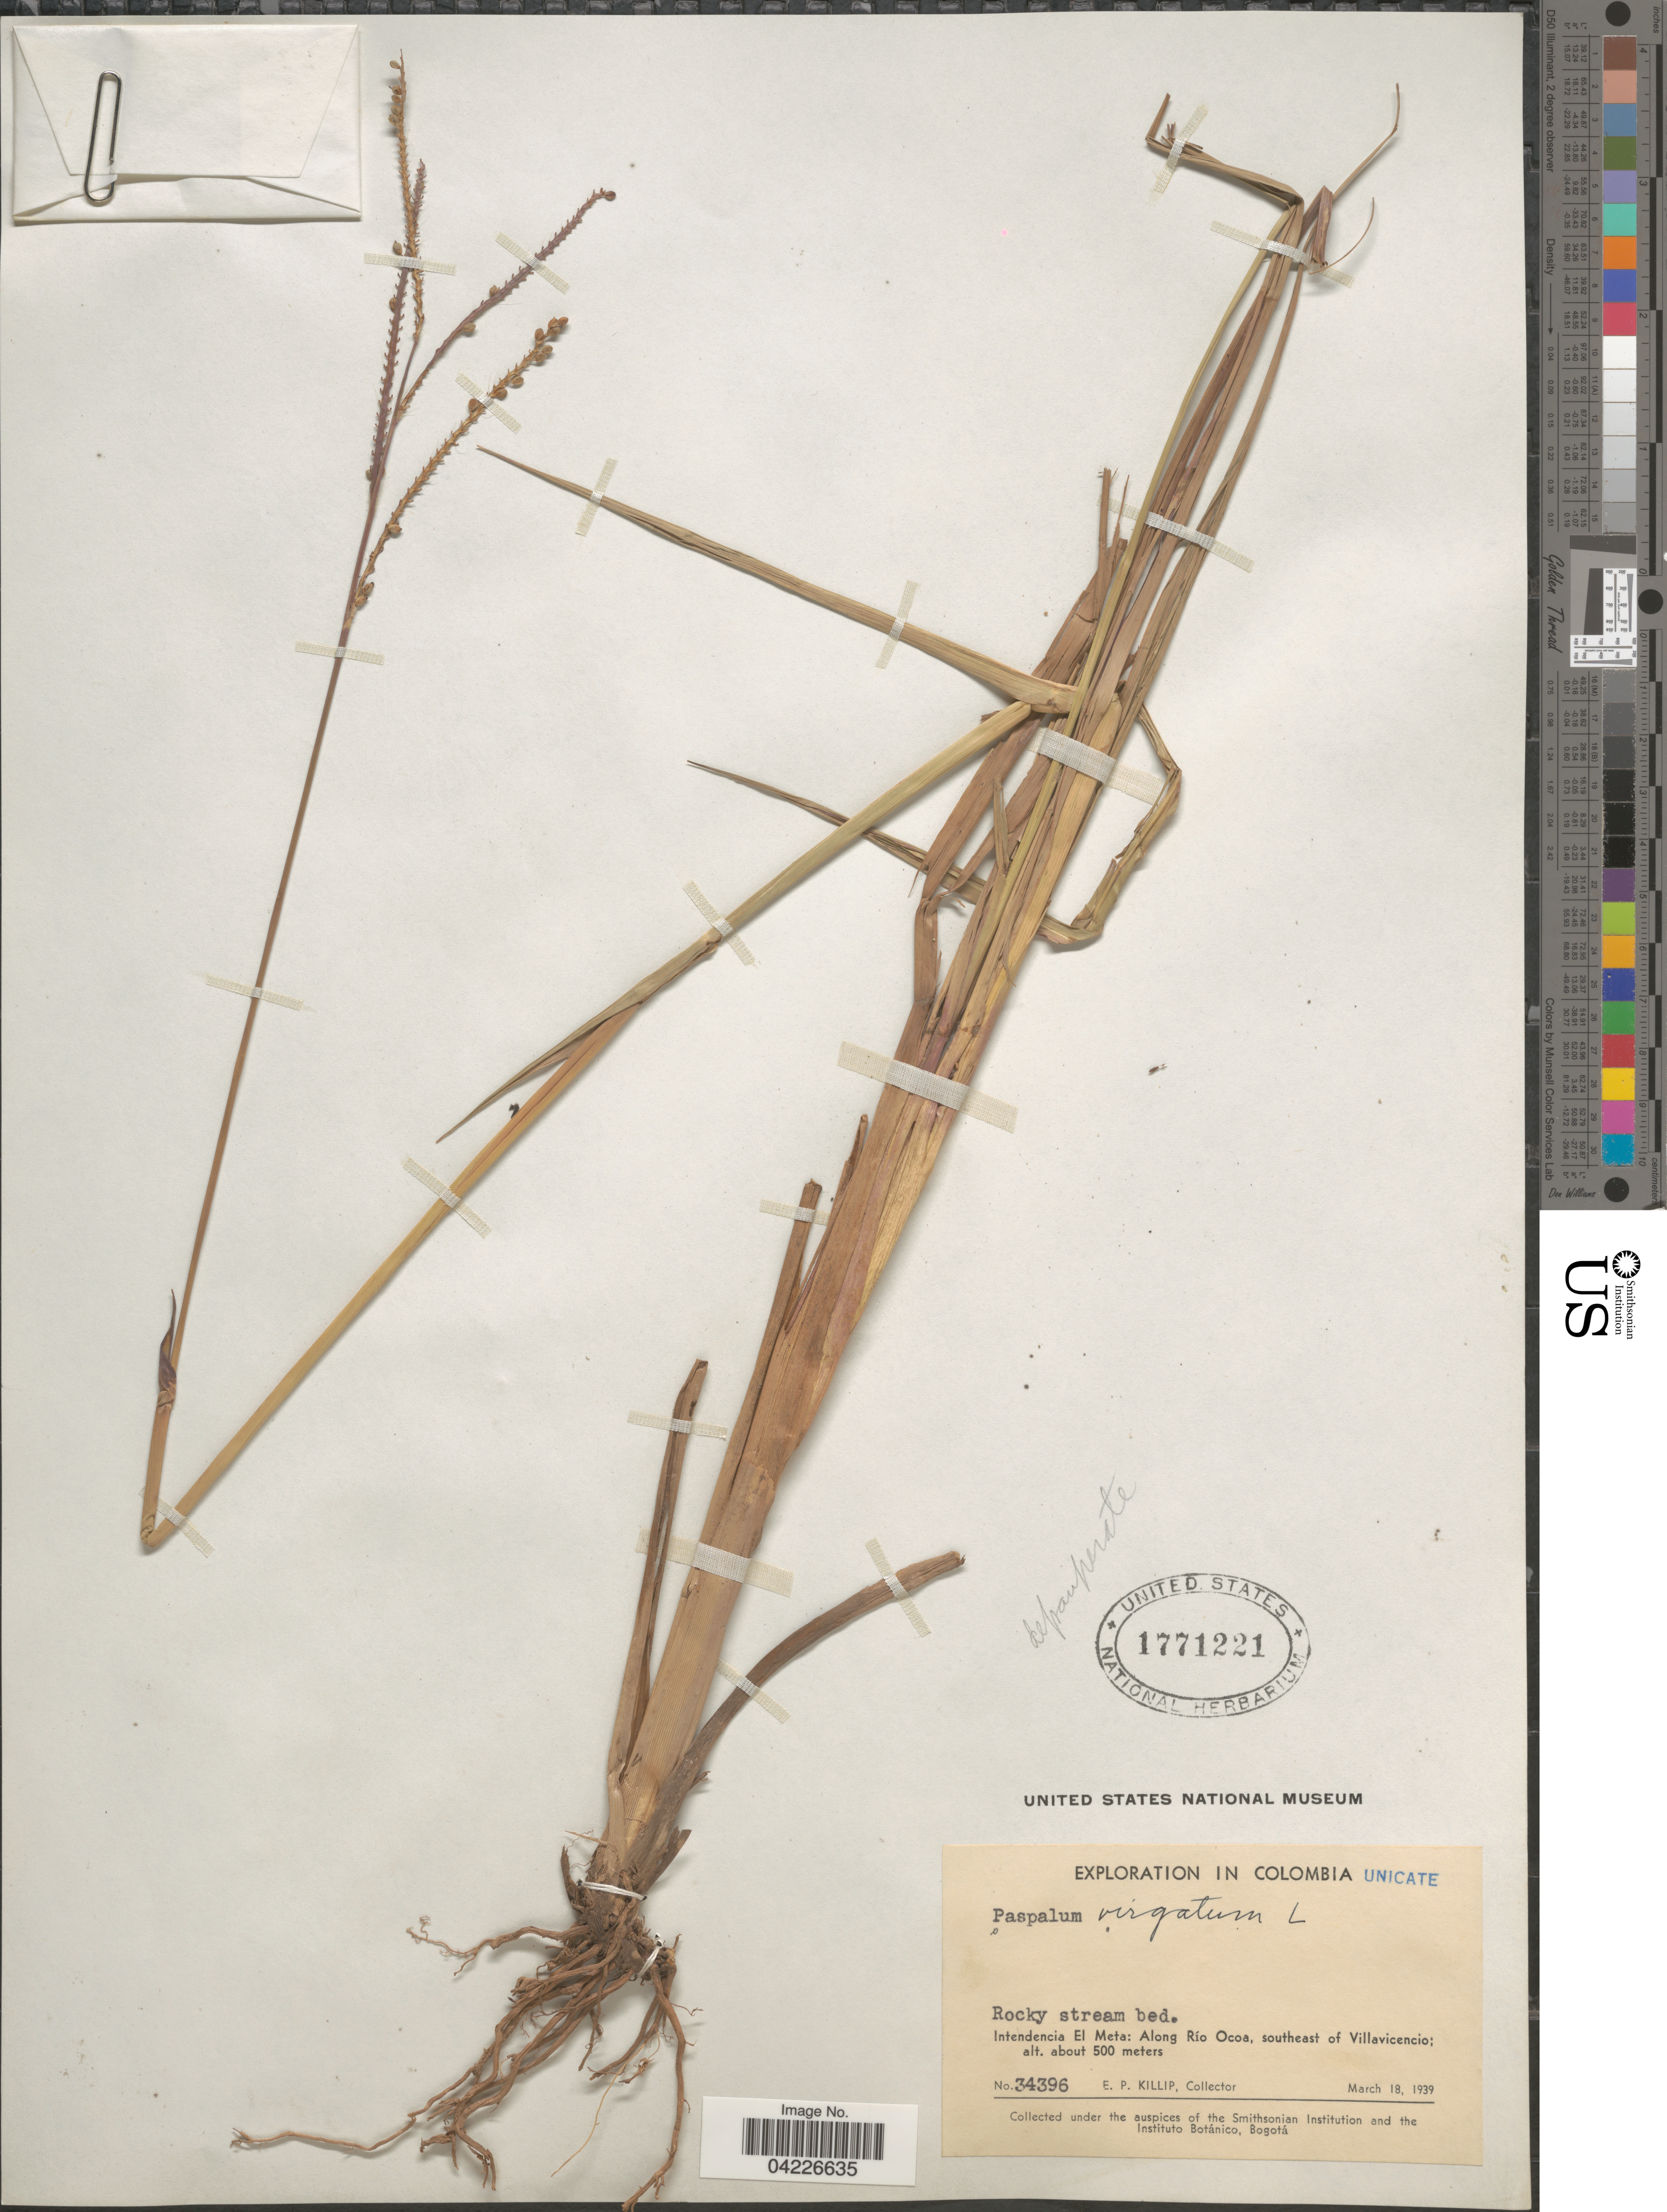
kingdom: Plantae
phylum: Tracheophyta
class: Liliopsida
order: Poales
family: Poaceae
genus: Paspalum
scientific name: Paspalum virgatum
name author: L.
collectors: E. P. Killip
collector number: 34396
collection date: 1939-03-18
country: Colombia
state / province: Meta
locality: Exploration in Colombia. Intendencia El Meta: Along Río Ocoa, southeast of Villavicencio.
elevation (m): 500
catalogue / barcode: US 1771221